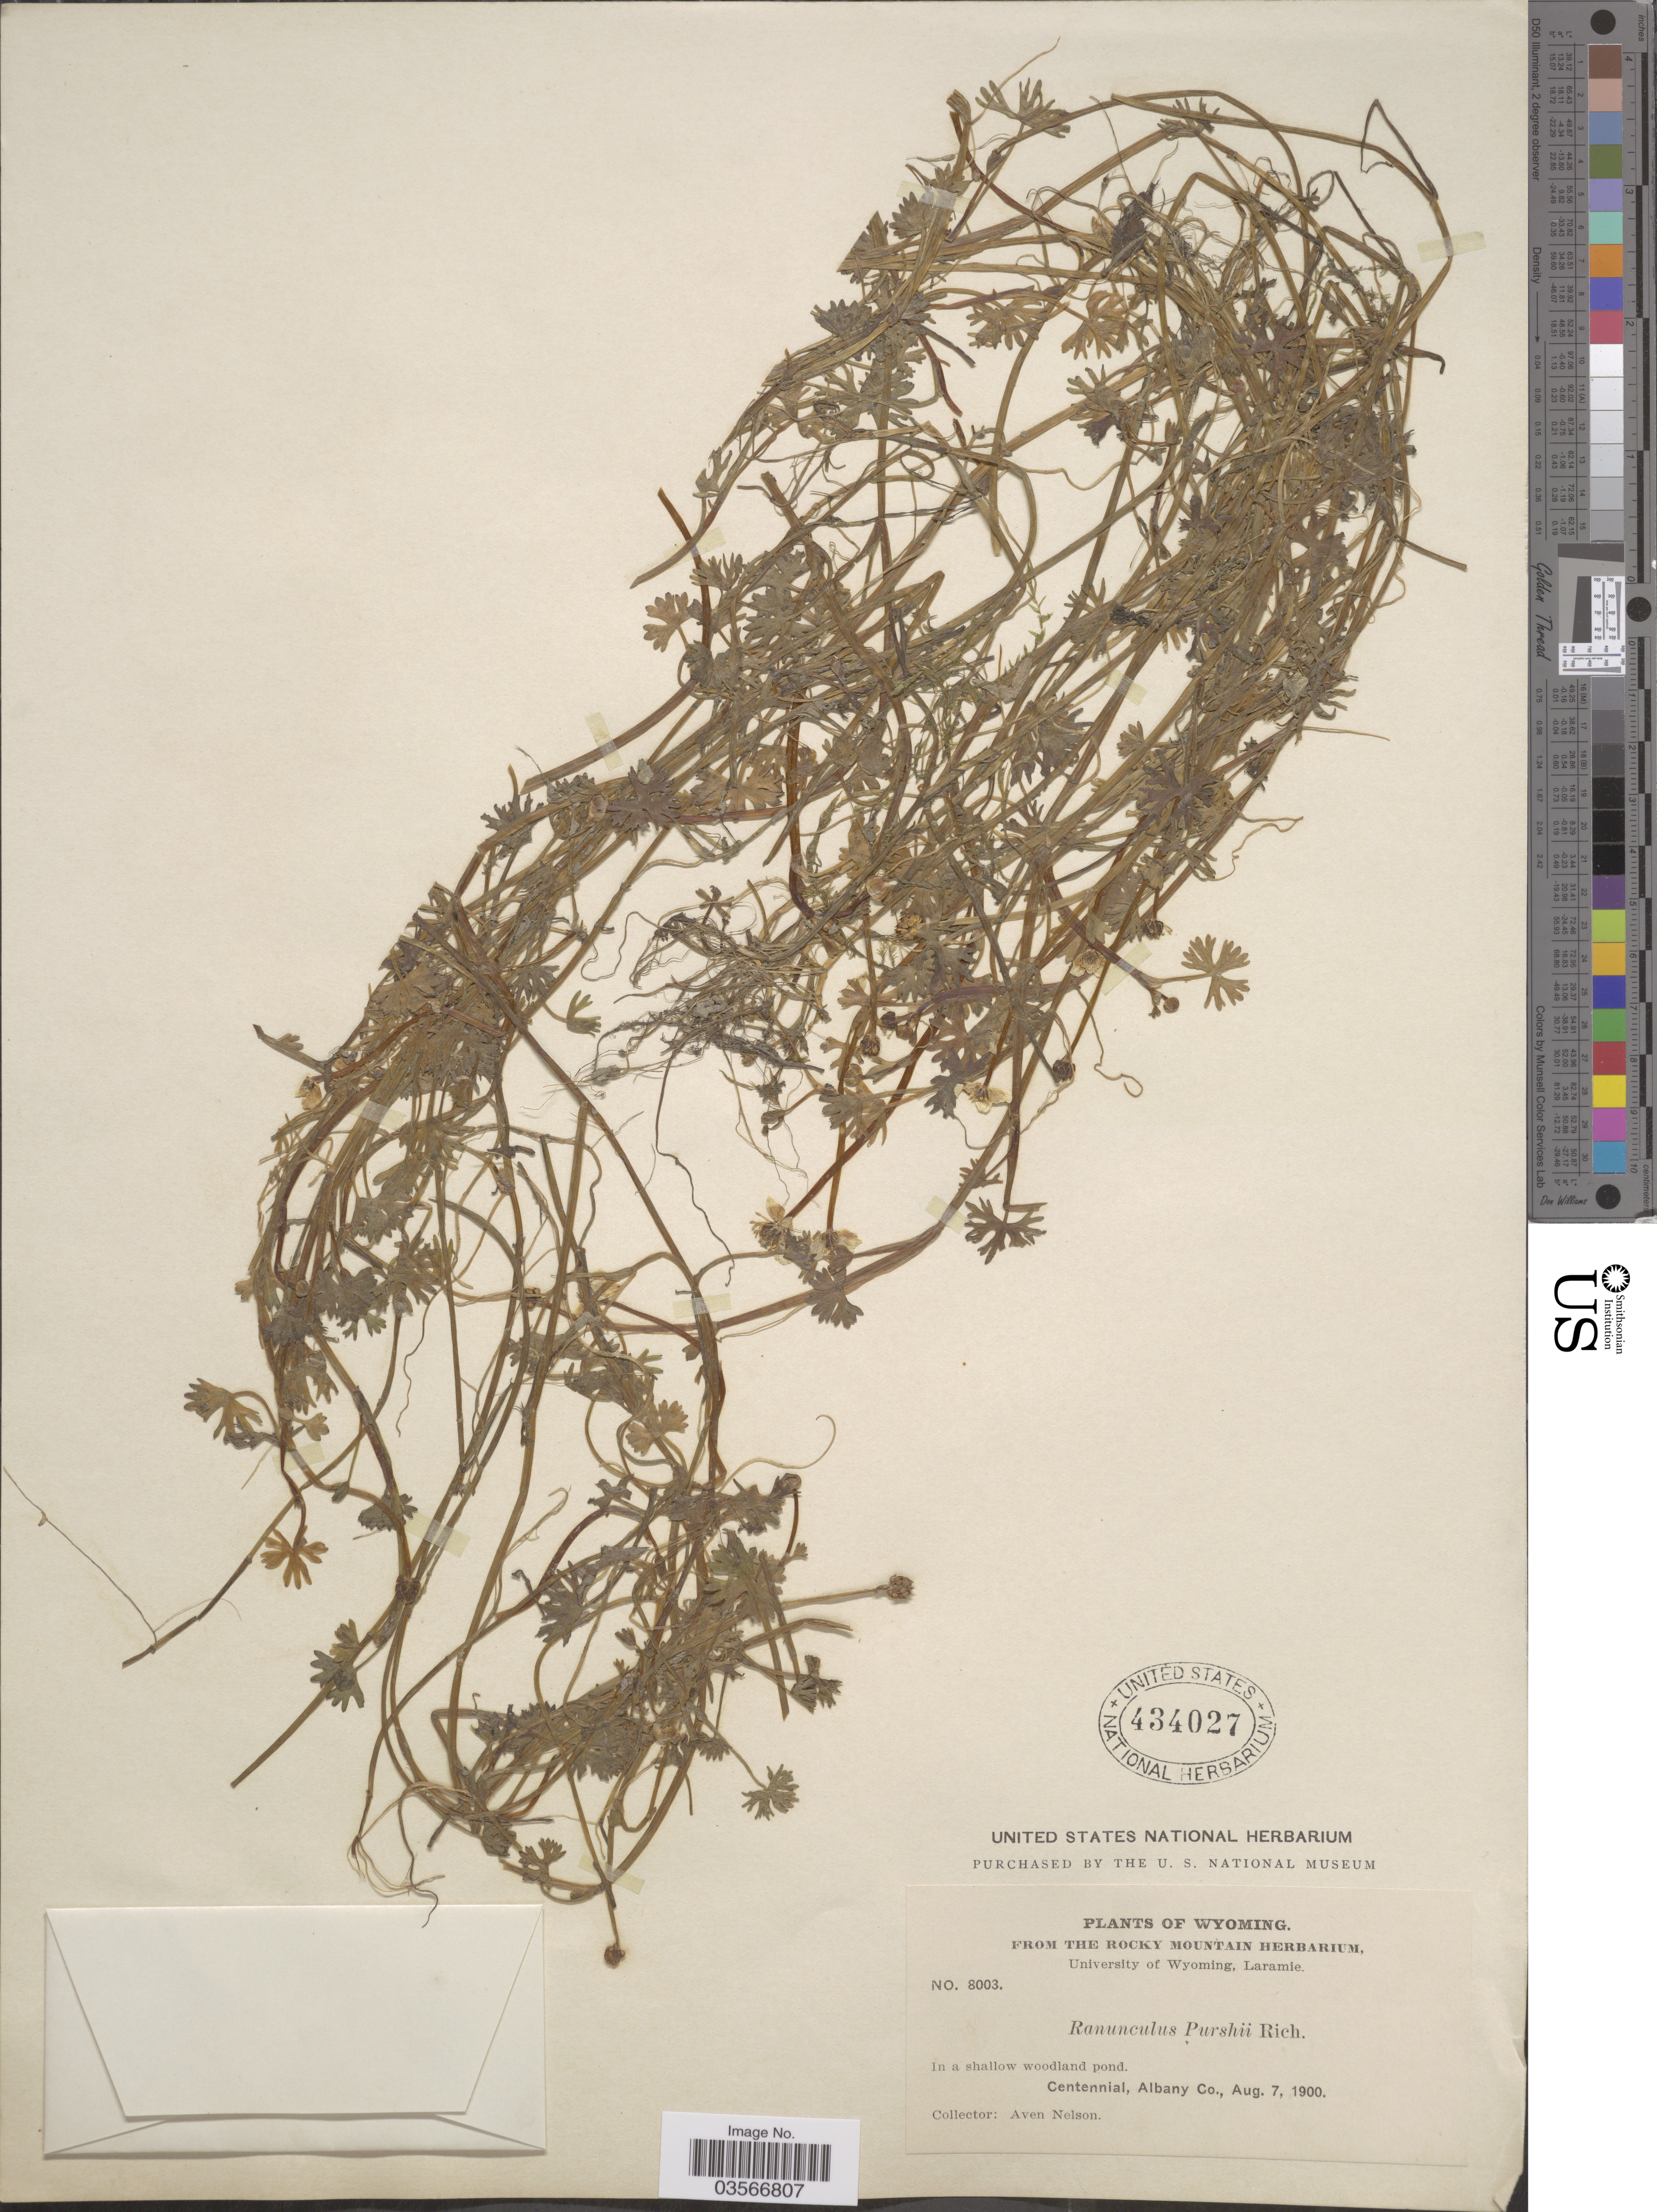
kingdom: Plantae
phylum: Tracheophyta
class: Magnoliopsida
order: Ranunculales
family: Ranunculaceae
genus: Ranunculus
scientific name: Ranunculus gmelinii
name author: DC.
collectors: A. Nelson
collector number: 8003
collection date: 1900-08-07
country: United States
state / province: Wyoming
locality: Centennial, Albany Co.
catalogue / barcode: US 434027